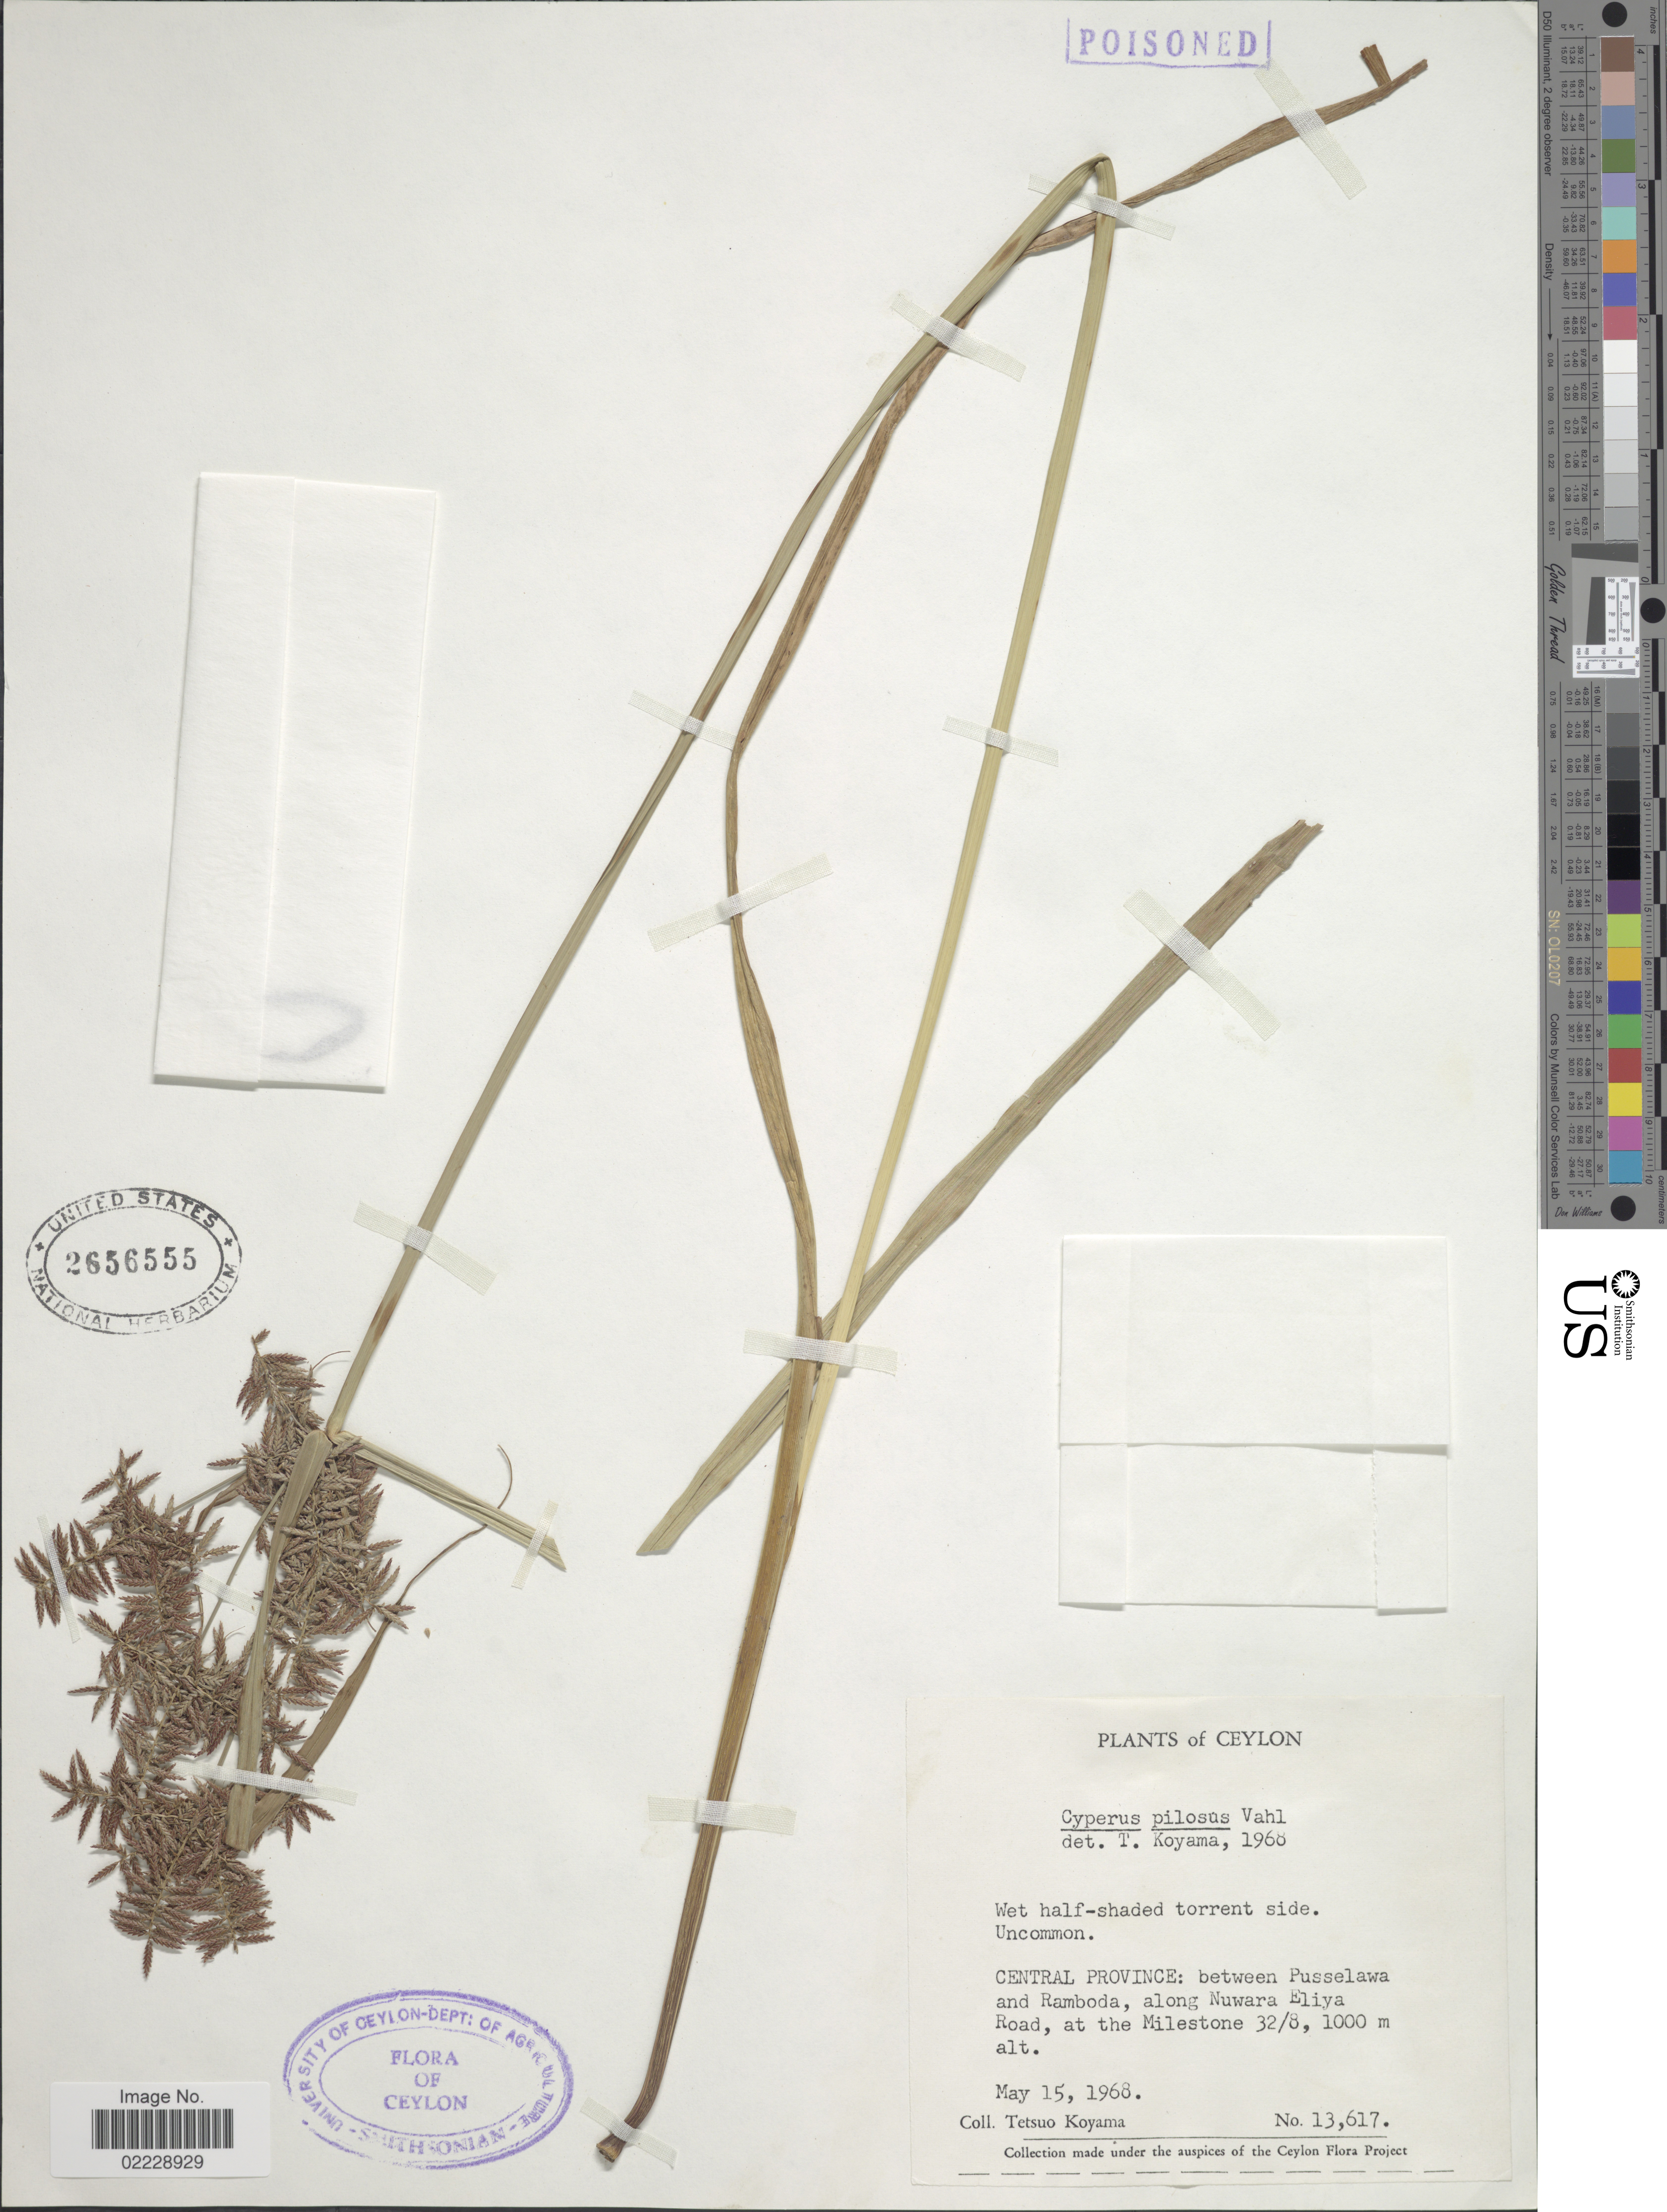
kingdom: Plantae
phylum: Tracheophyta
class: Liliopsida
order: Poales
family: Cyperaceae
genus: Cyperus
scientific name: Cyperus pilosus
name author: Vahl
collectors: T. Koyama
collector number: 13617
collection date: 1968-05-15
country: Sri Lanka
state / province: Central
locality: Ceylon. Central Province: between Pusselawa and Ramboda, along Nuwara Eliya Road, at the Milestone 32/8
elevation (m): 1000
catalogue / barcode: US 2656555